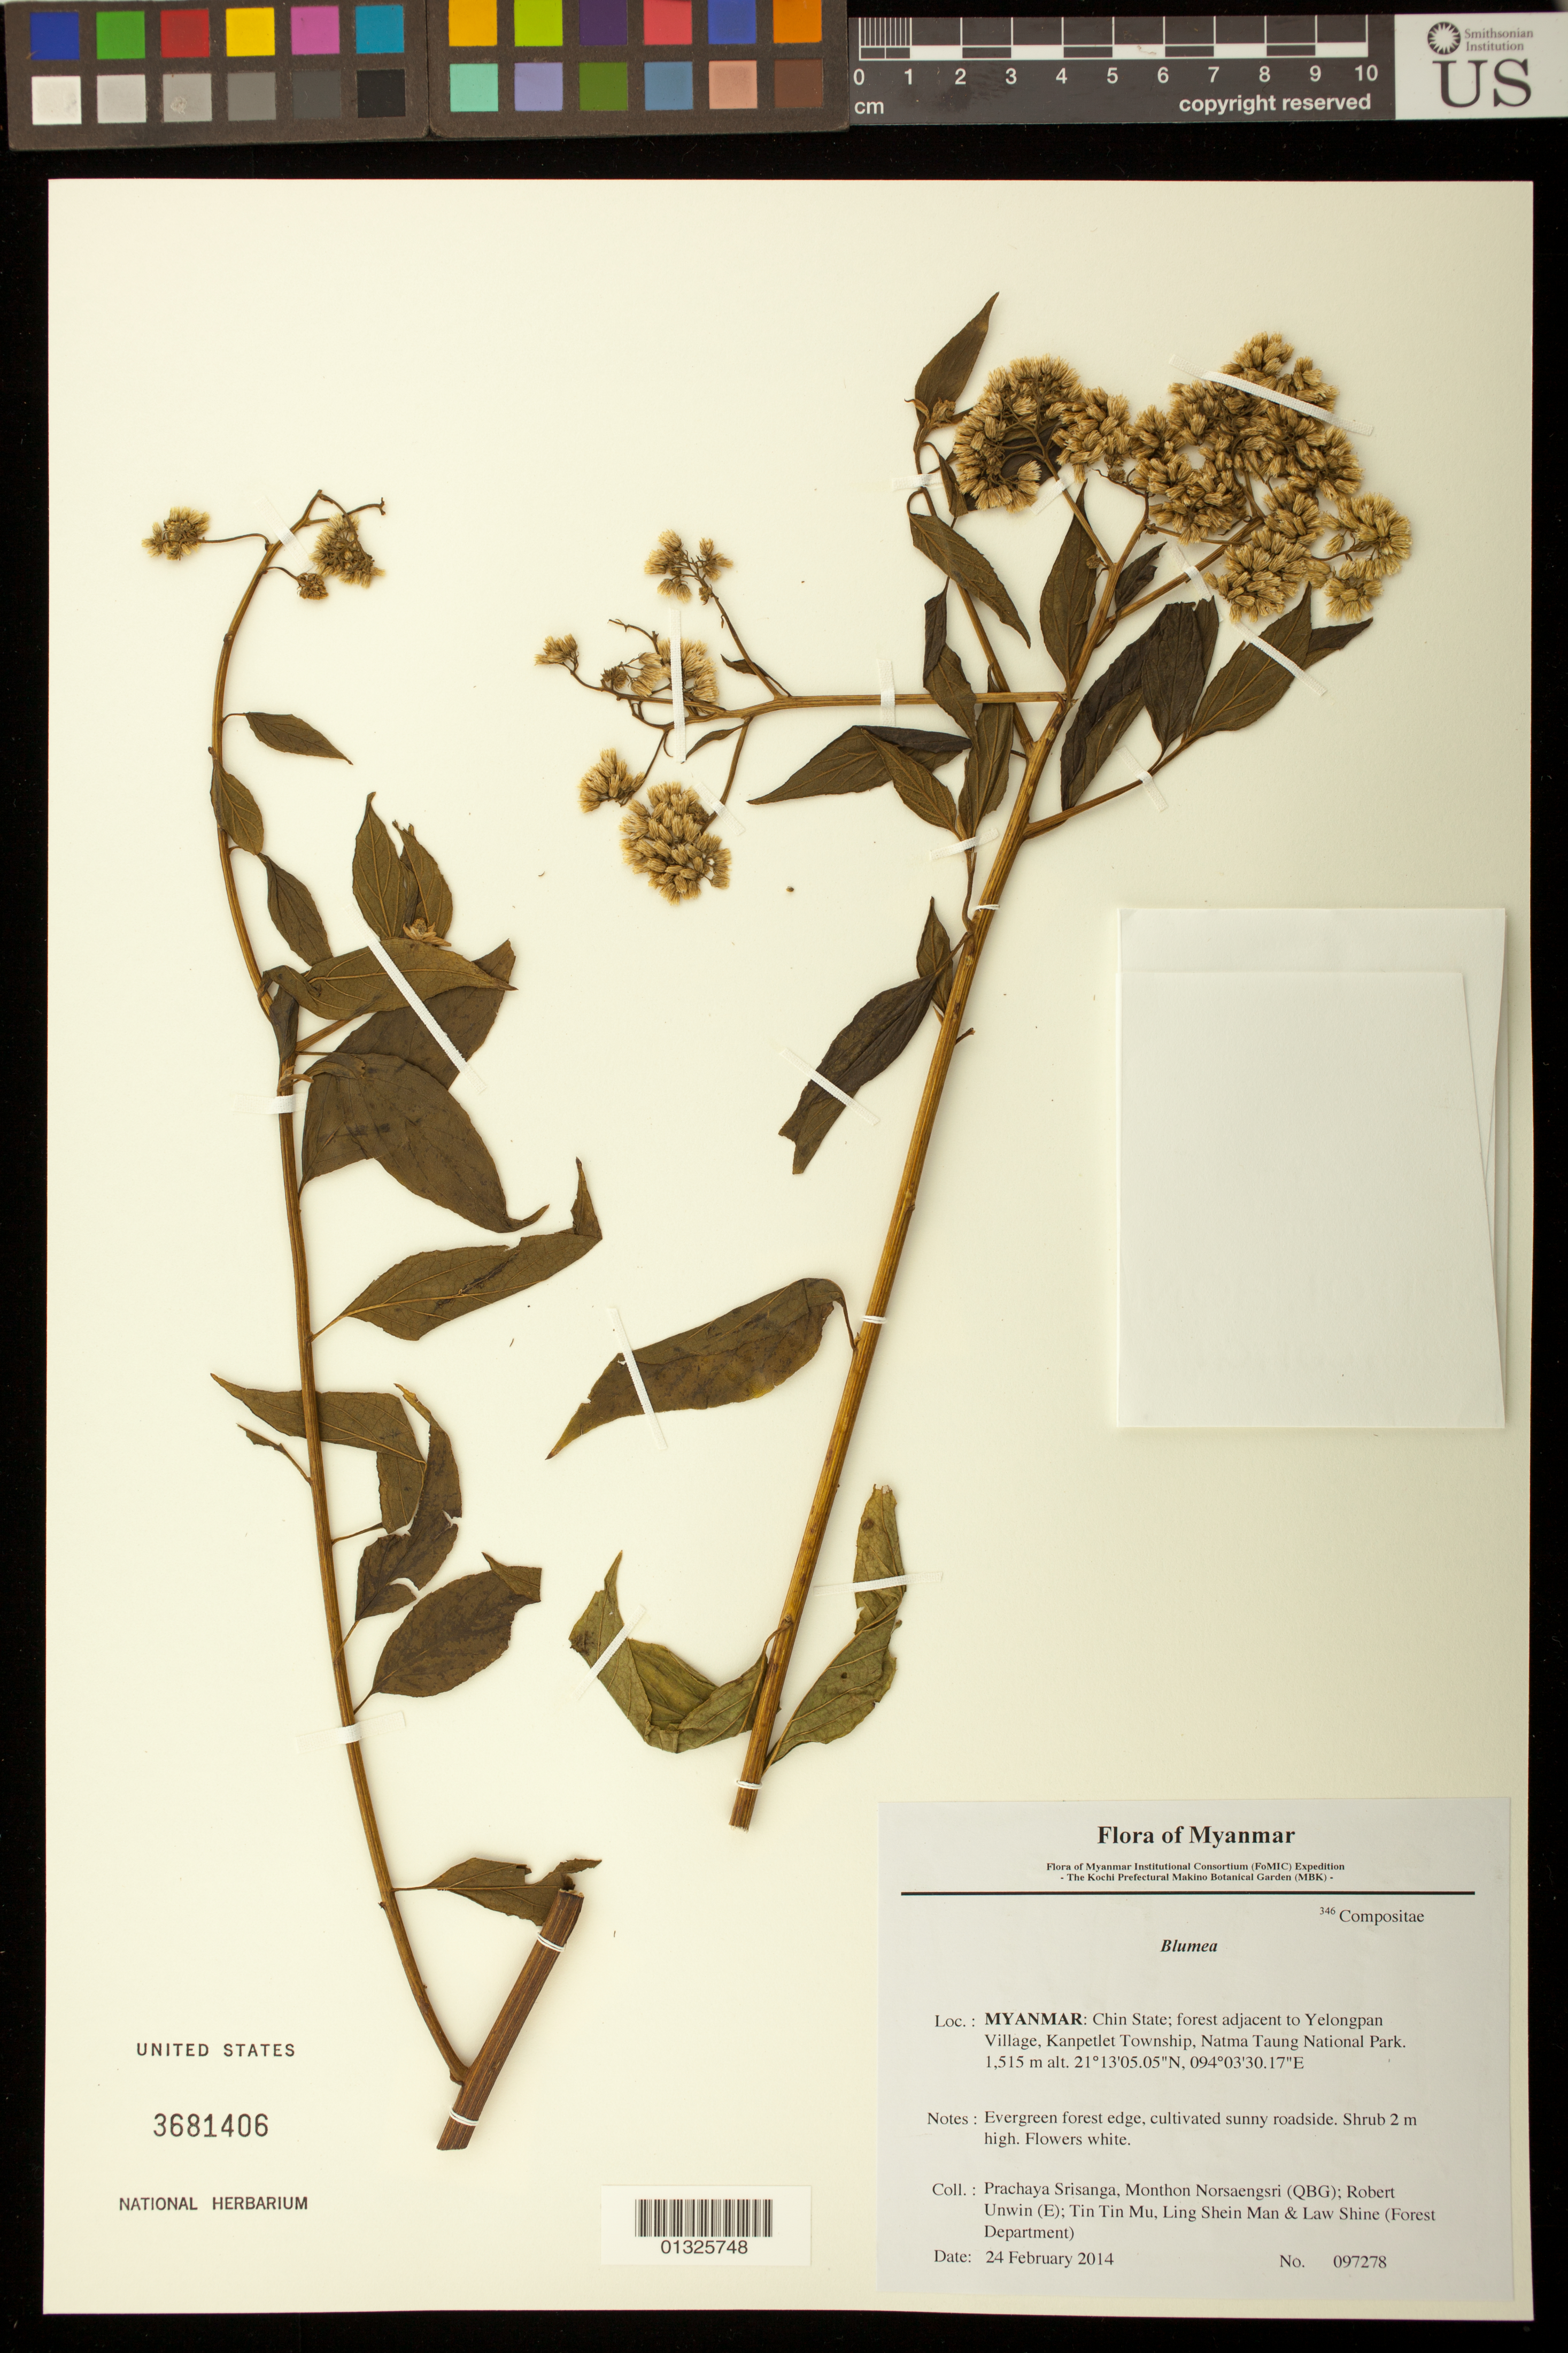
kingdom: Plantae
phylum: Tracheophyta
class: Magnoliopsida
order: Asterales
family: Asteraceae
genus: Blumea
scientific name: Blumea sp.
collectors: P. Srisanga, M. Norsaengsri, R. Unwin, Tin Tin Mu, Ling Shein Man & L. Shine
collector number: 97278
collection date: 2014-02-24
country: Myanmar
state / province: Chin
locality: Forest adjacent to Yelongpan Village, Kanpetlet Township, Natma Taung National Park.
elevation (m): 1515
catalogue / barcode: US 3681406